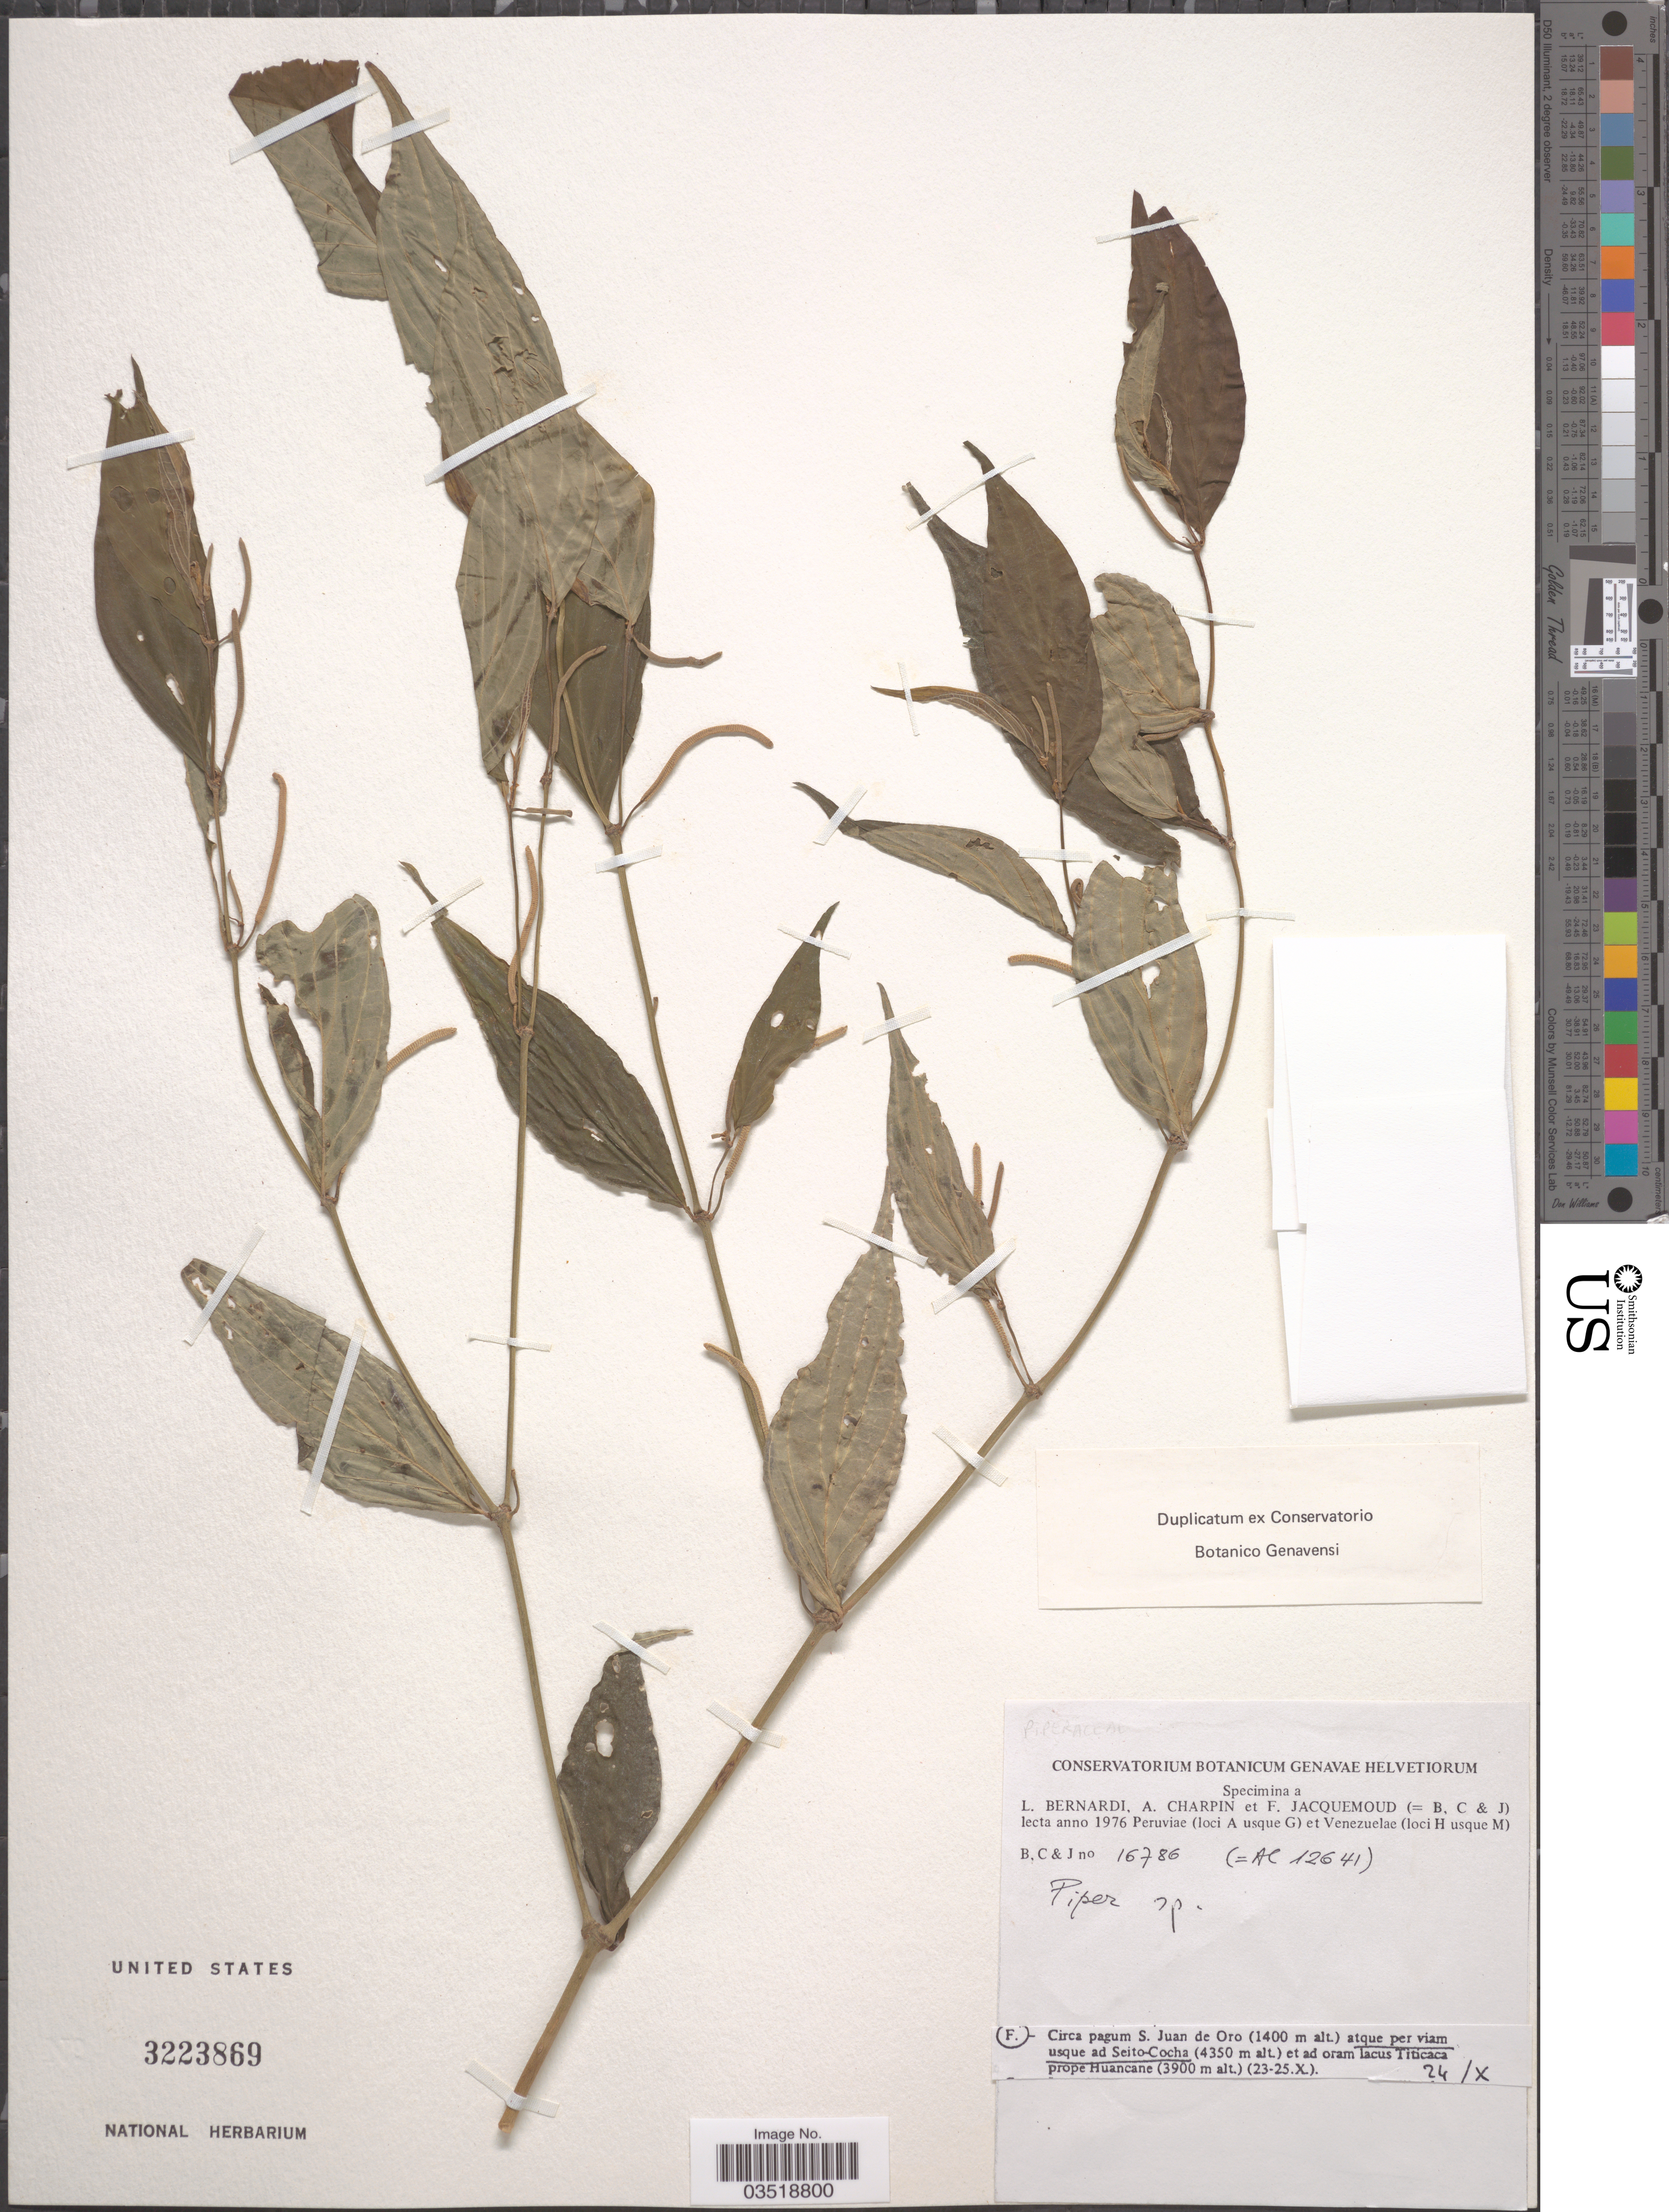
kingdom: Plantae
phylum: Tracheophyta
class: Magnoliopsida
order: Piperales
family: Piperaceae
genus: Piper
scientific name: Piper sp.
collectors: L. Bernardi, A. Charpin & F. Jacquemoud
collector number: B,C&J 16786?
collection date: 1976-10-24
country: Peru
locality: Atque per viam usque ad Seito-Cocha.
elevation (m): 4350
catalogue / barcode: US 3223869